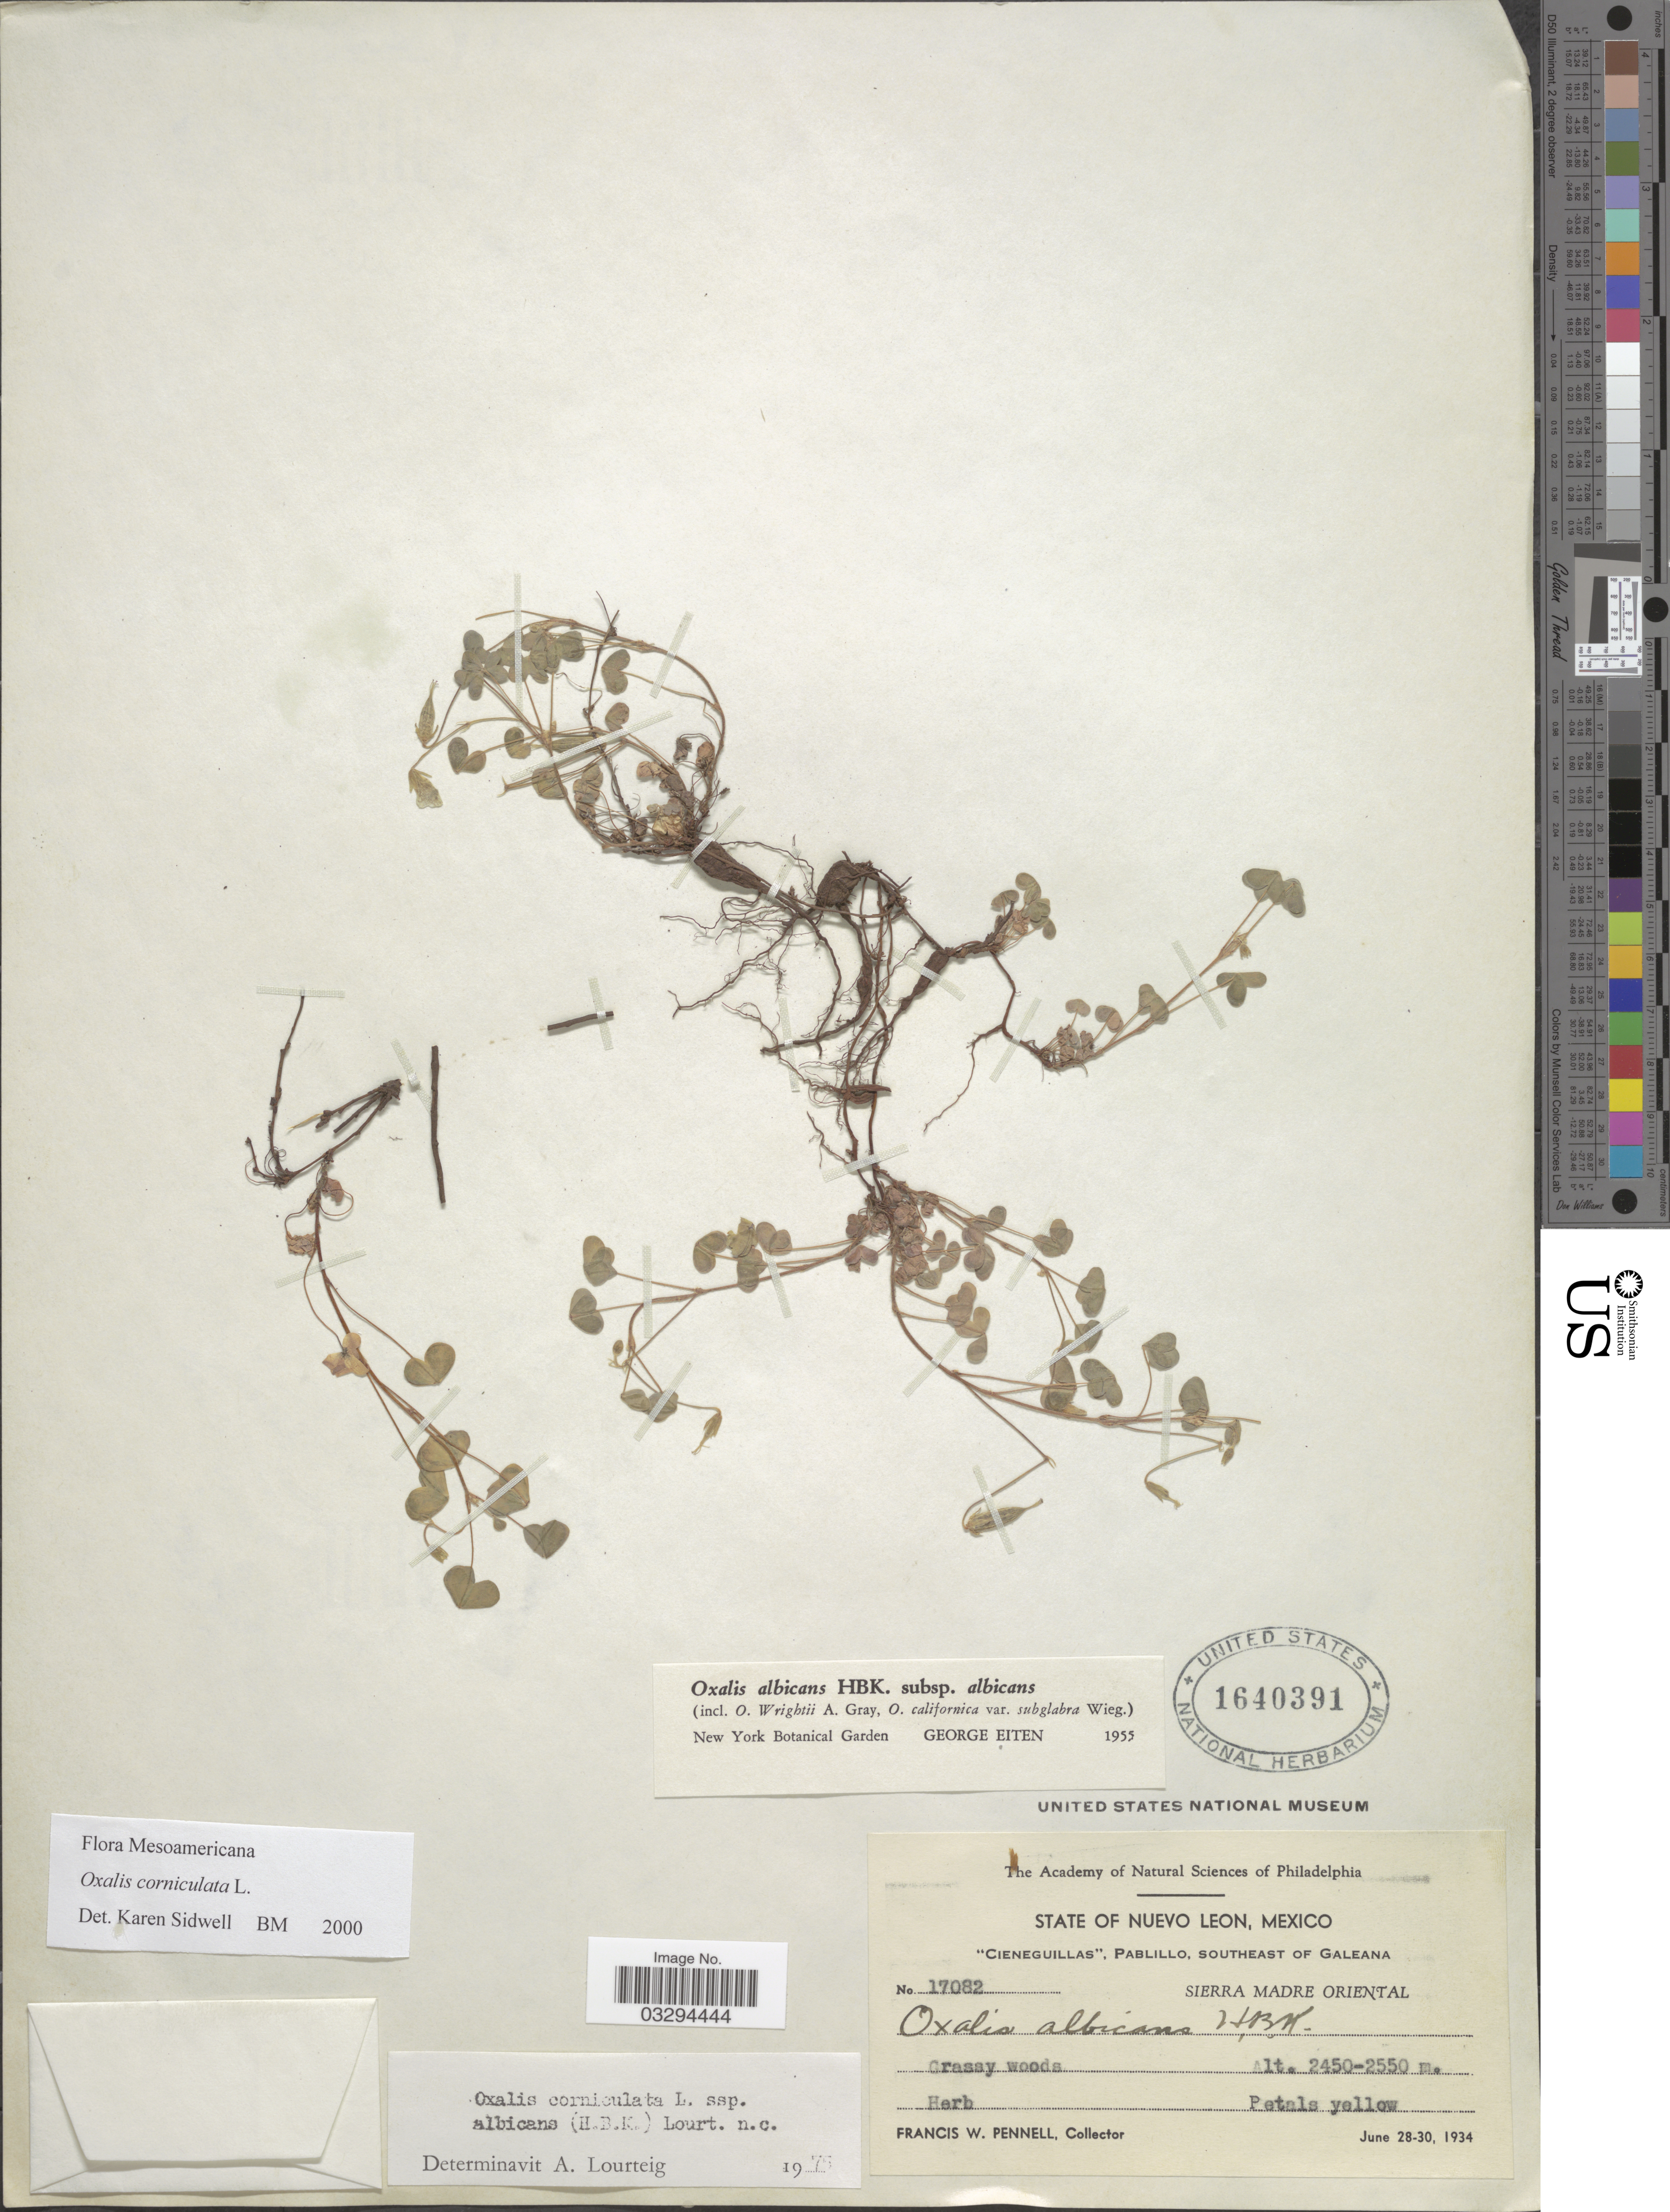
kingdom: Plantae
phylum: Tracheophyta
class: Magnoliopsida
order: Oxalidales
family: Oxalidaceae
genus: Oxalis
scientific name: Oxalis corniculata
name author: L.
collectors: F. W. Pennell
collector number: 17082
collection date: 1934-06-28/1934-06-30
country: Mexico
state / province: Nuevo León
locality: Cieneguillas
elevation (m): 2450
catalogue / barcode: US 1640391